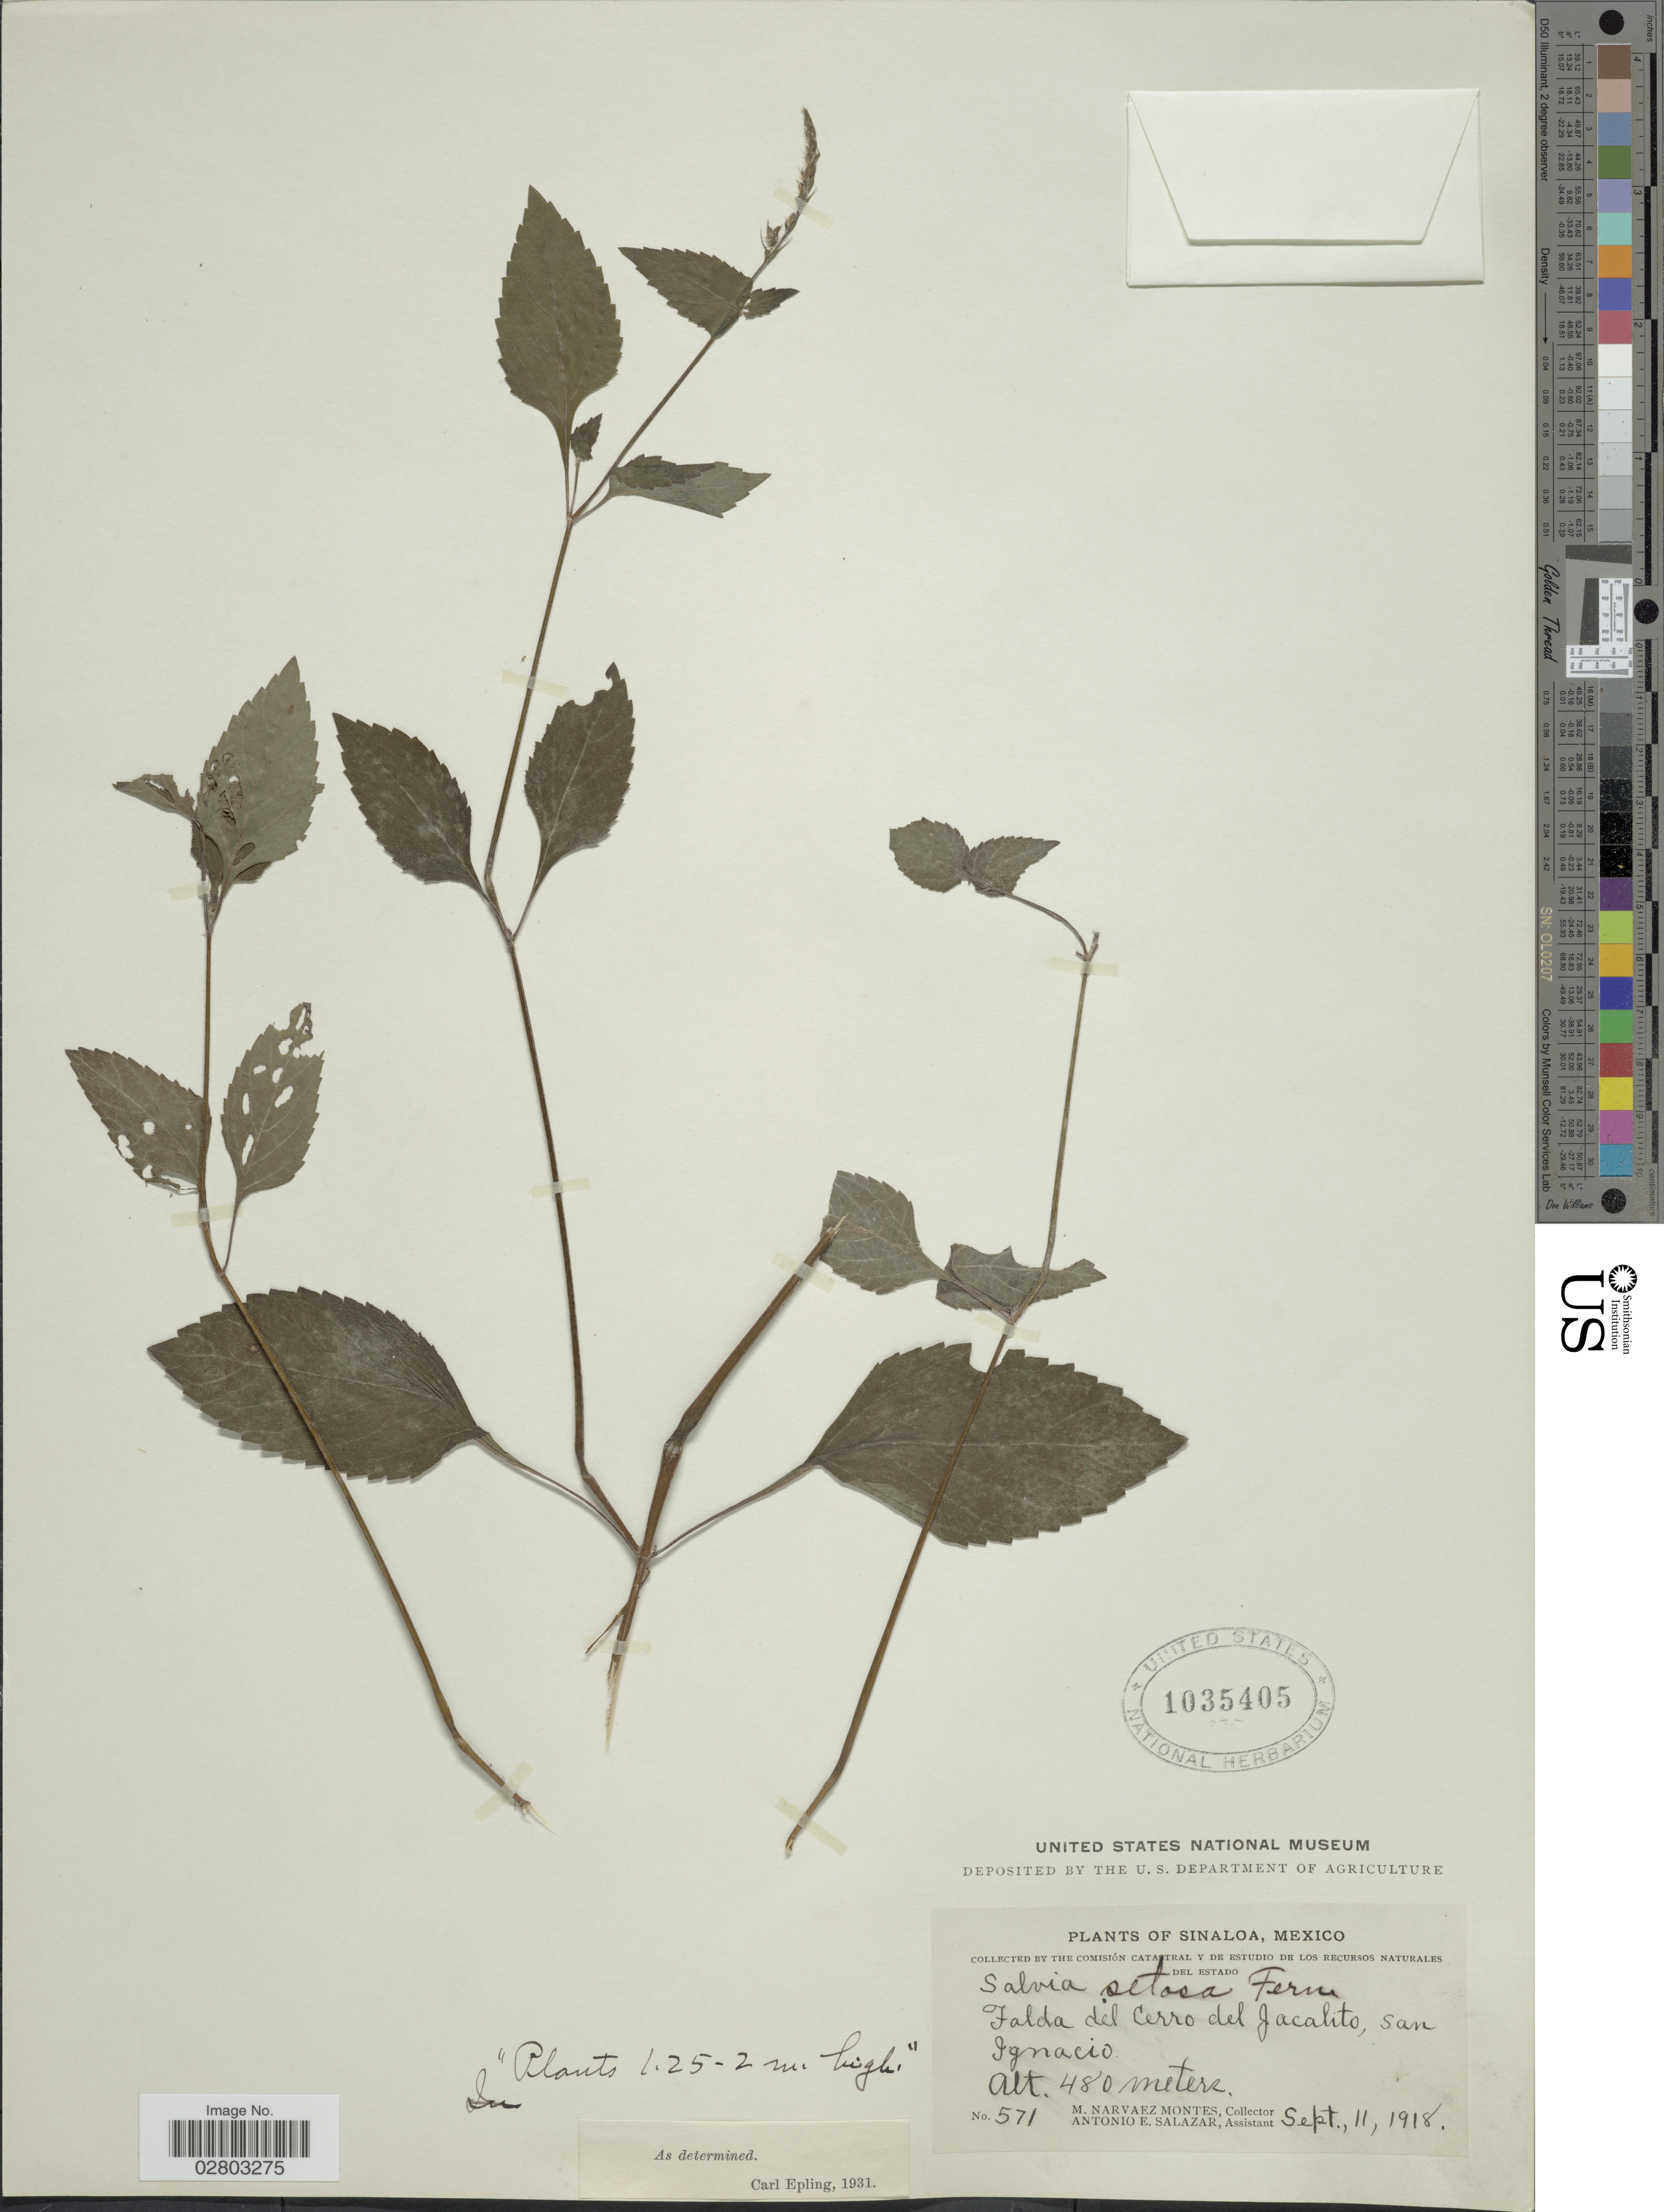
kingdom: Plantae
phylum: Tracheophyta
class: Magnoliopsida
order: Lamiales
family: Lamiaceae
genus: Salvia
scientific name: Salvia setosa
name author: Fernald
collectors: M. Navarez Montes & A. E. Salazar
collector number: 571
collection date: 1918-09-11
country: Mexico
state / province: Sinaloa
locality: Falda del Cerro del Jacalito, San Ignacio.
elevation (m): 480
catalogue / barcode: US 1035405